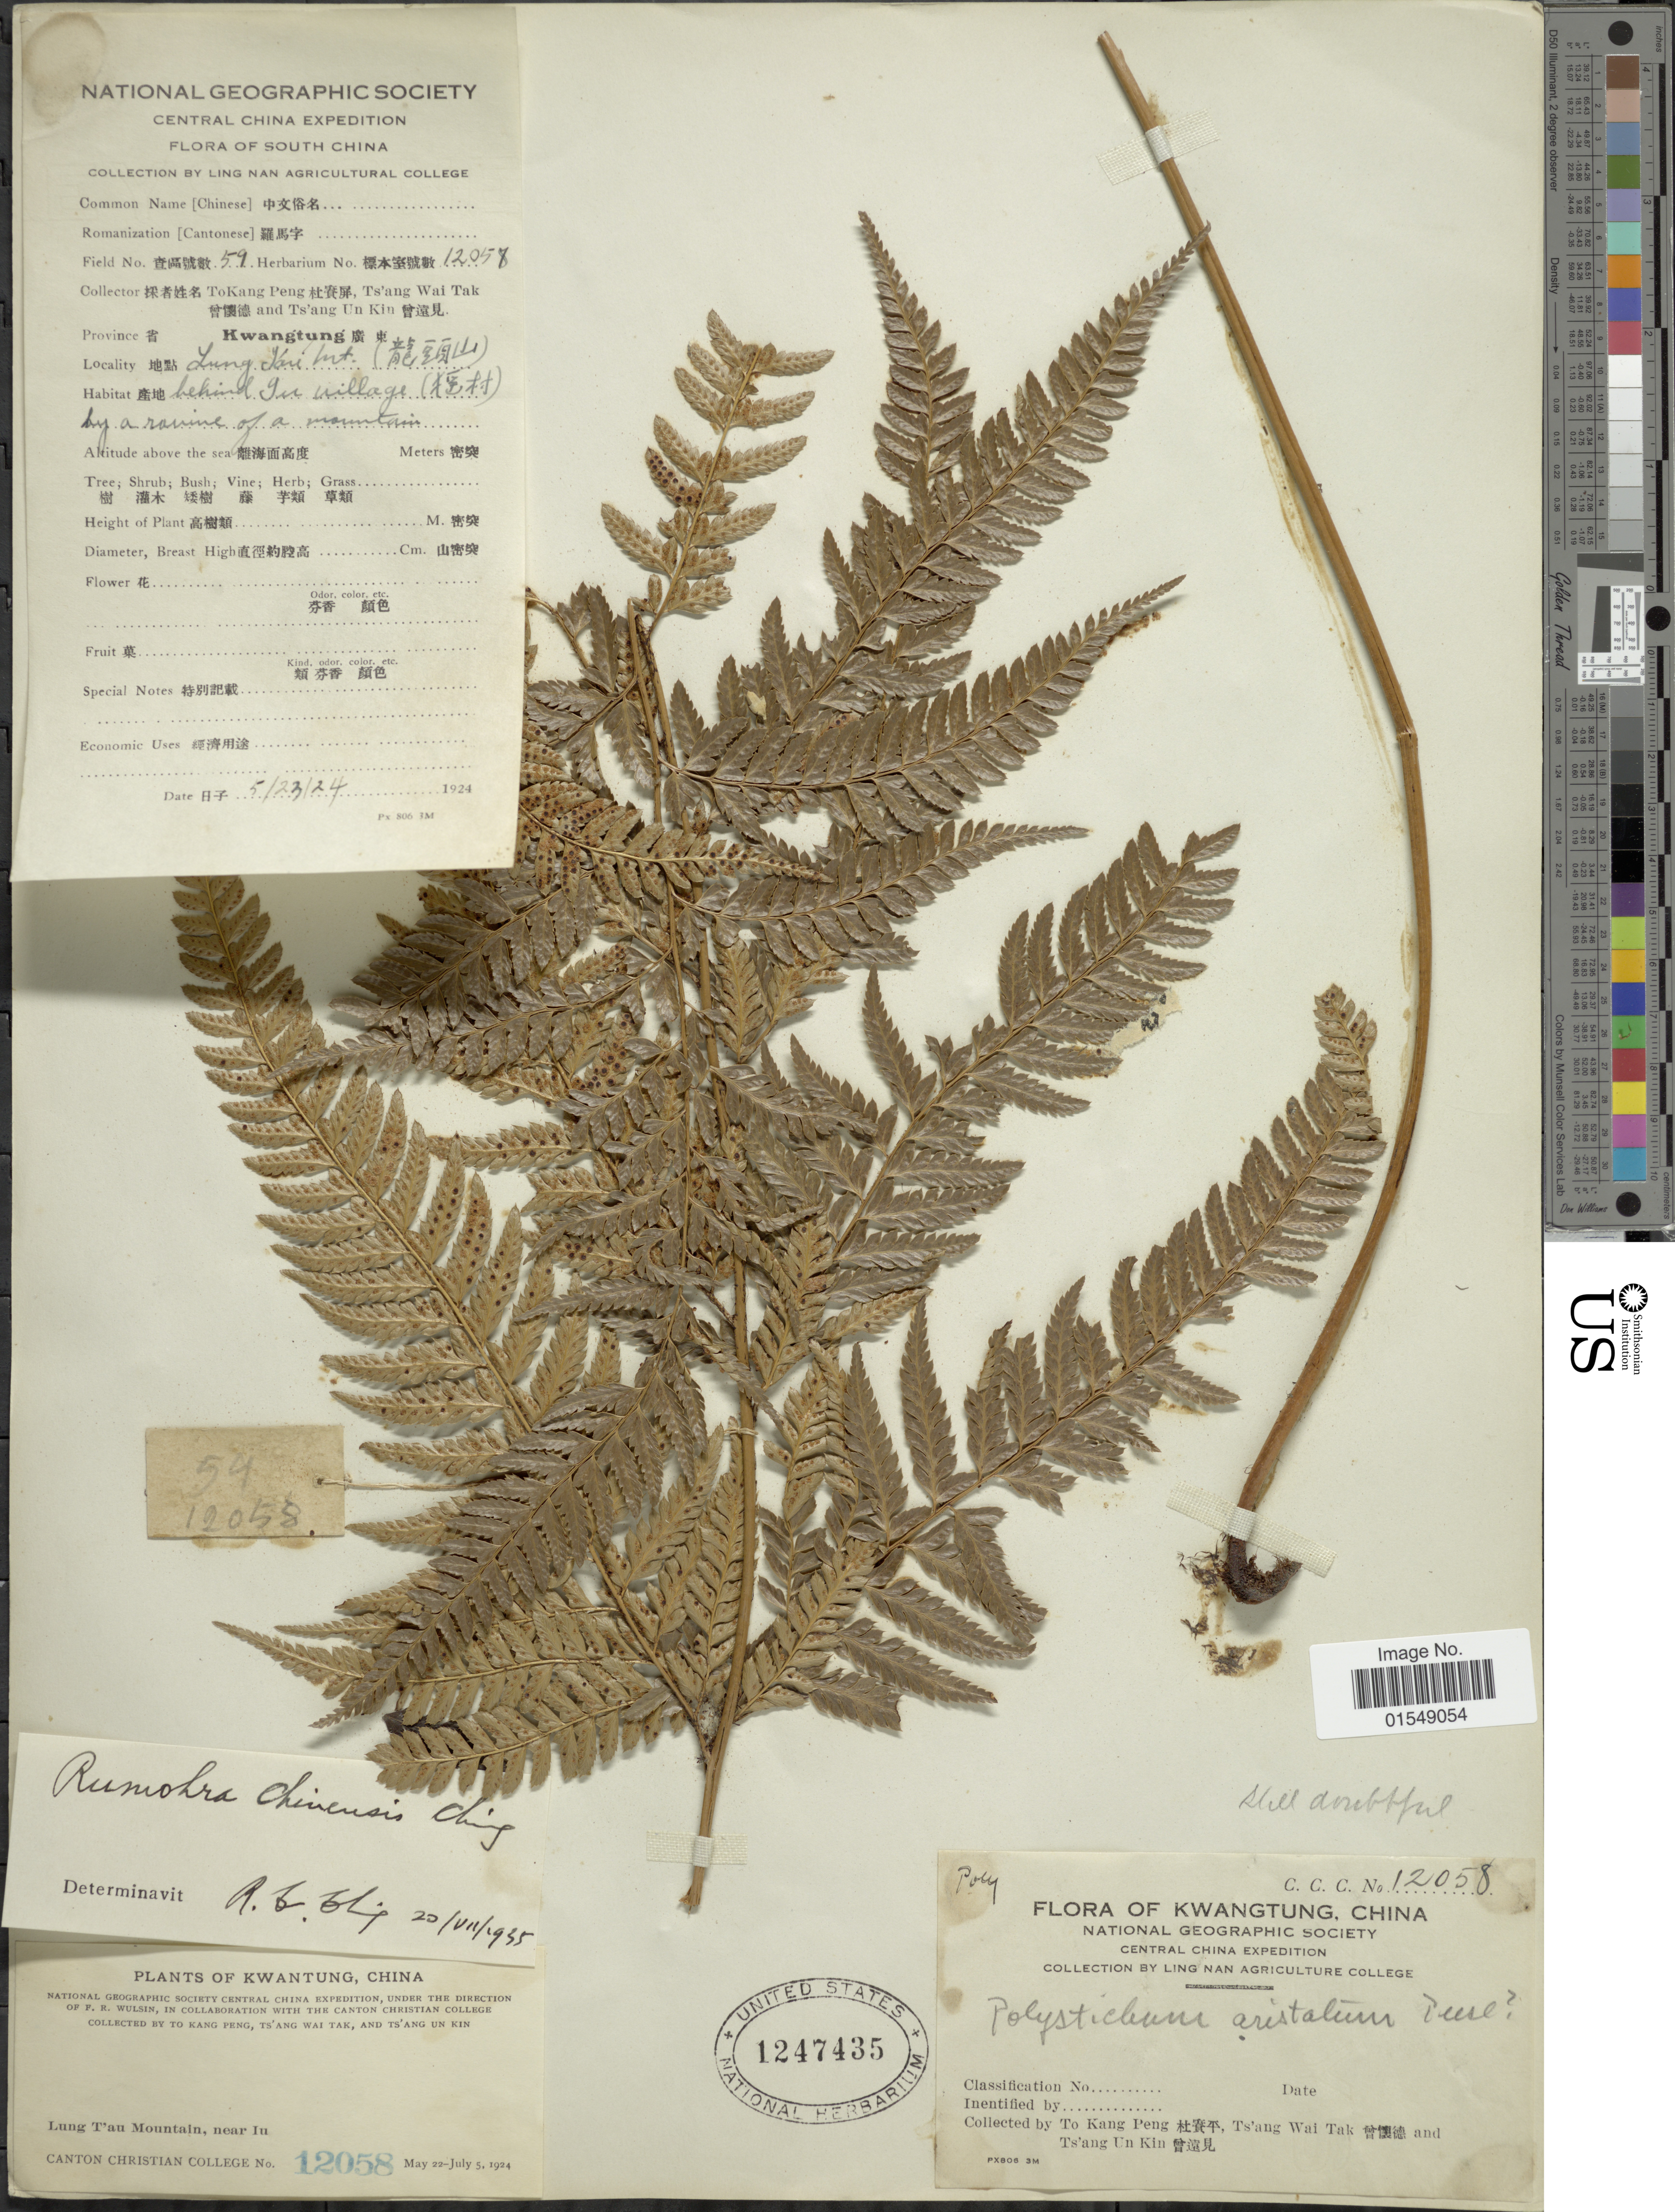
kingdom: Plantae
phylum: Tracheophyta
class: Polypodiopsida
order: Polypodiales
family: Dryopteridaceae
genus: Arachniodes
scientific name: Arachniodes chinensis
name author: (Rosenst.) Ching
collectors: Kang Peng To, W. T. Tsang & U. K. Tsang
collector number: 12058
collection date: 1924-05-23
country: China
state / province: Guangdong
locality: Kwangtung, Lung T'au Mountain, near Iu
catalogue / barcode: US 1247435